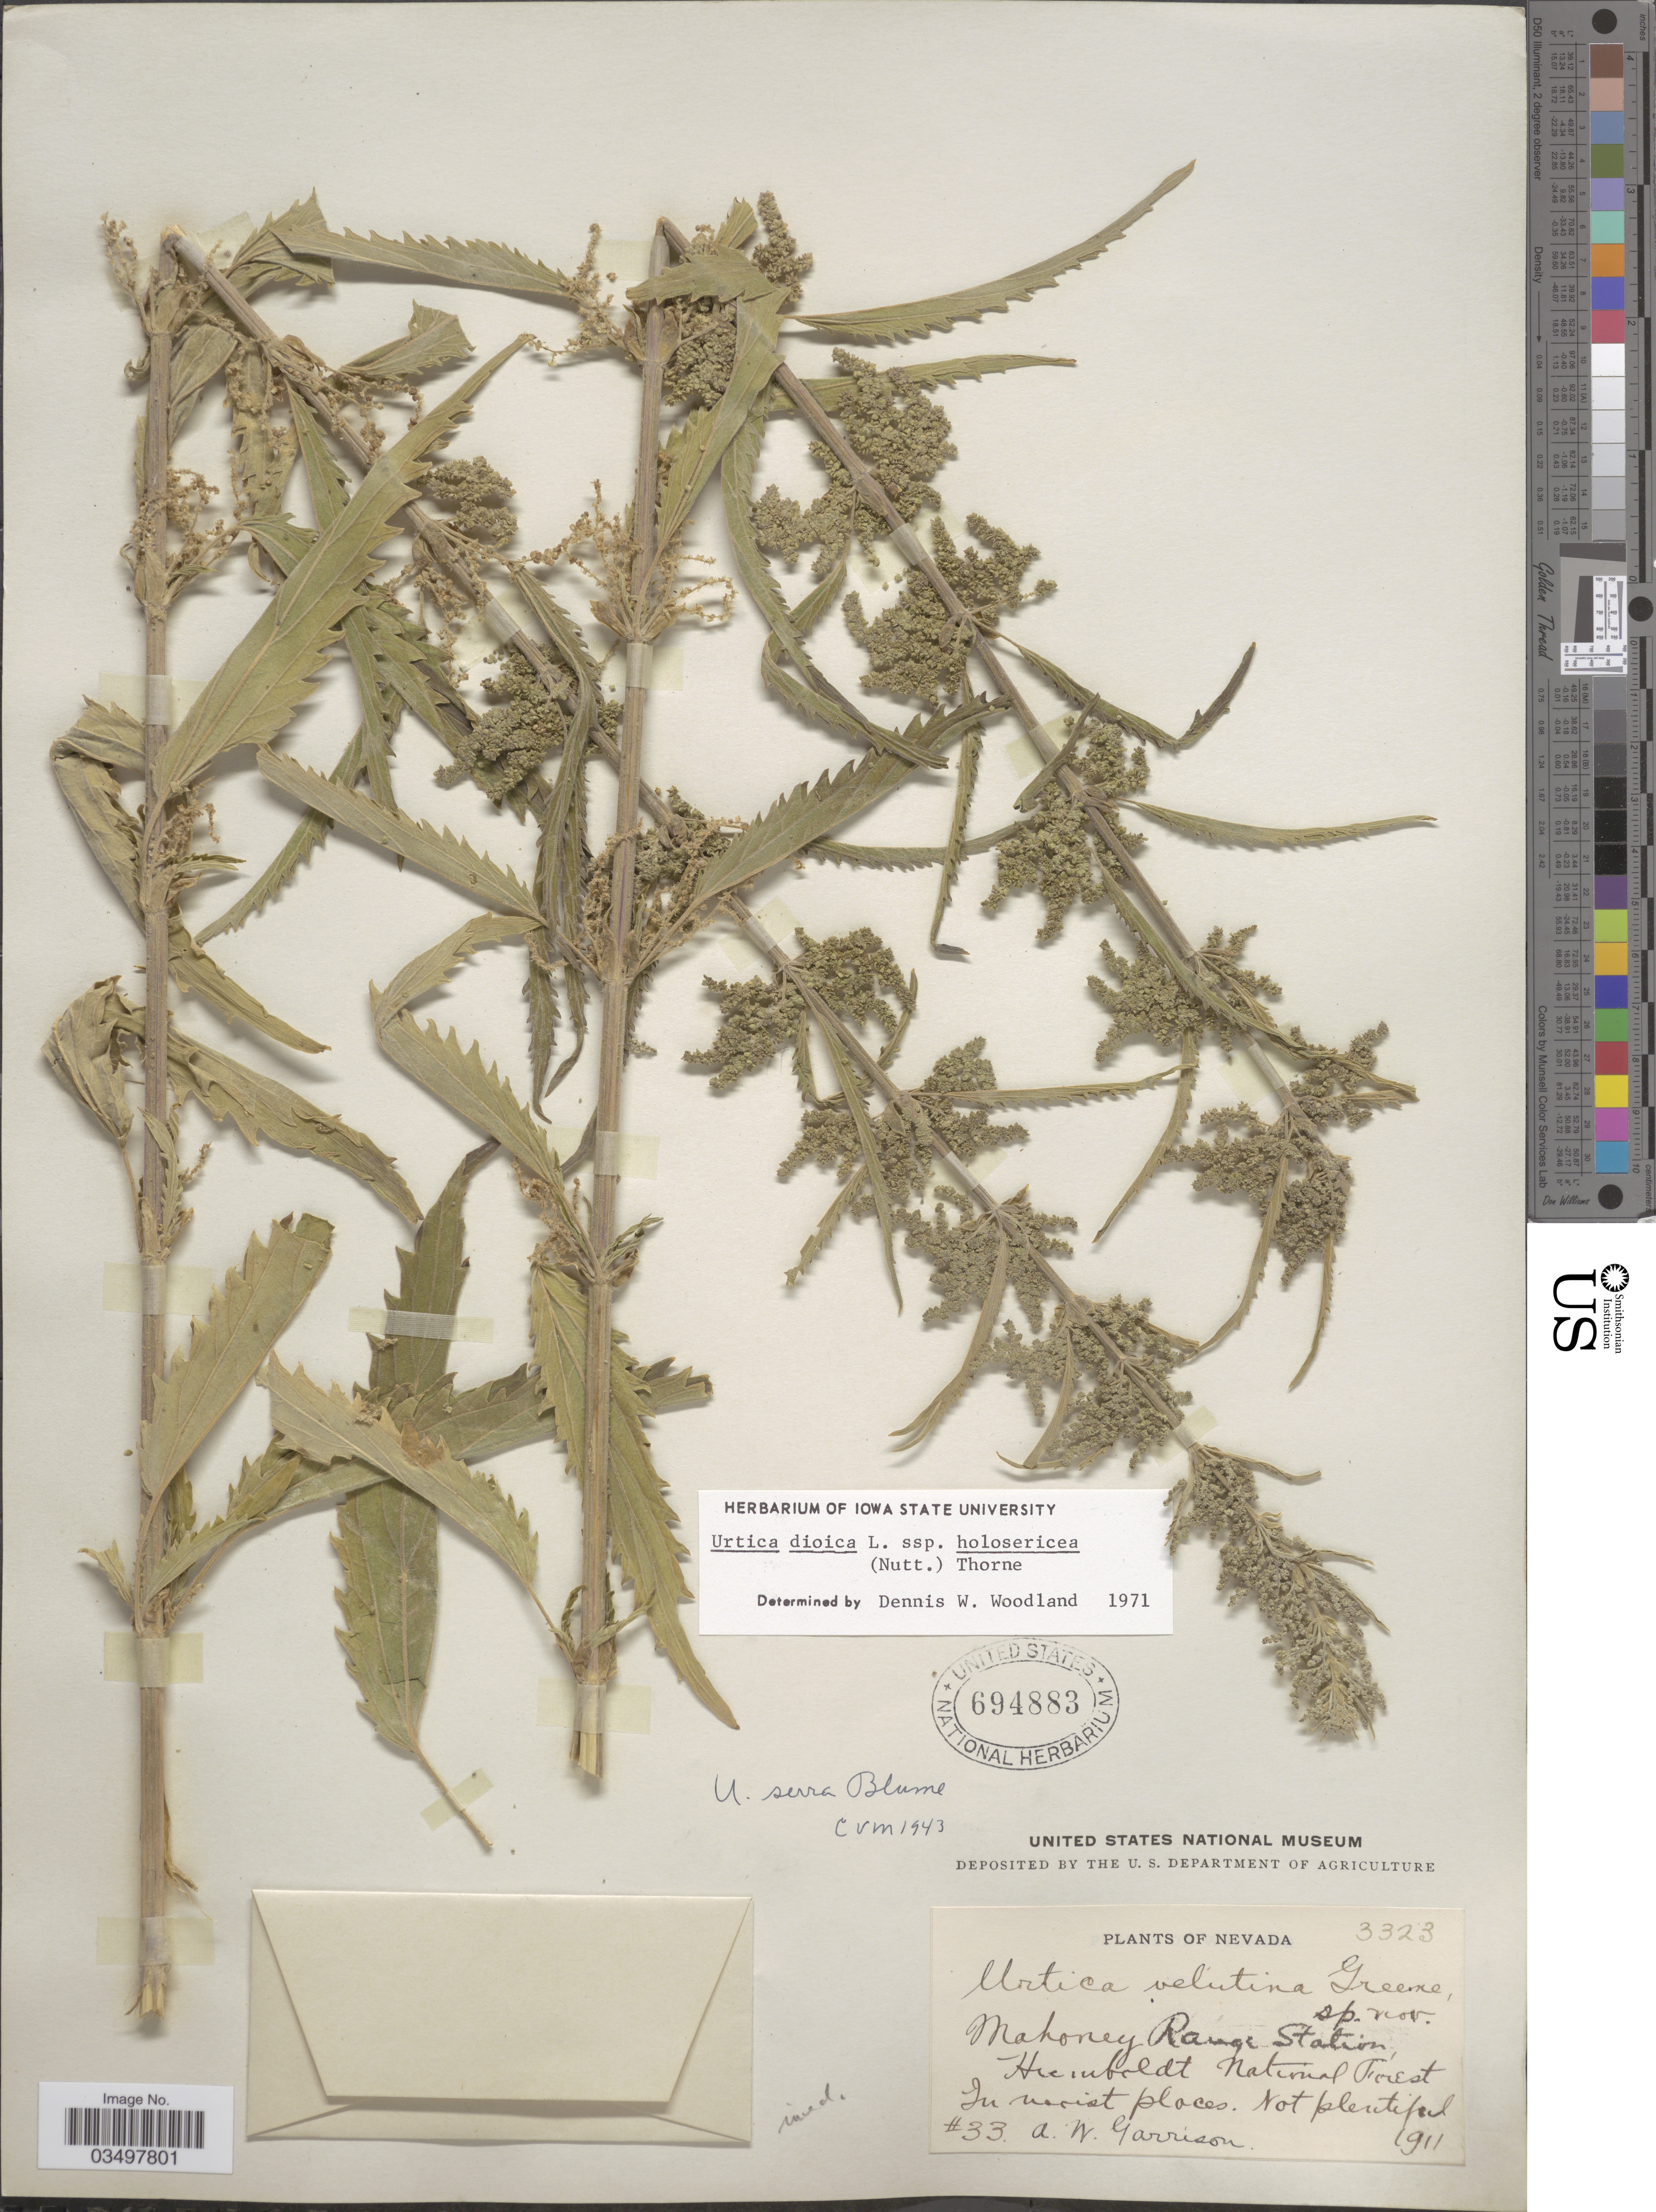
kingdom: Plantae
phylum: Tracheophyta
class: Magnoliopsida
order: Rosales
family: Urticaceae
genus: Urtica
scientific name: Urtica dioica subsp. holosericea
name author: (Nutt.) Thorne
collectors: A. Garrison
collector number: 33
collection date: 1911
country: United States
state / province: Nevada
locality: Mahoney Range Station, Humboldt National Forest.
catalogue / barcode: US 694883